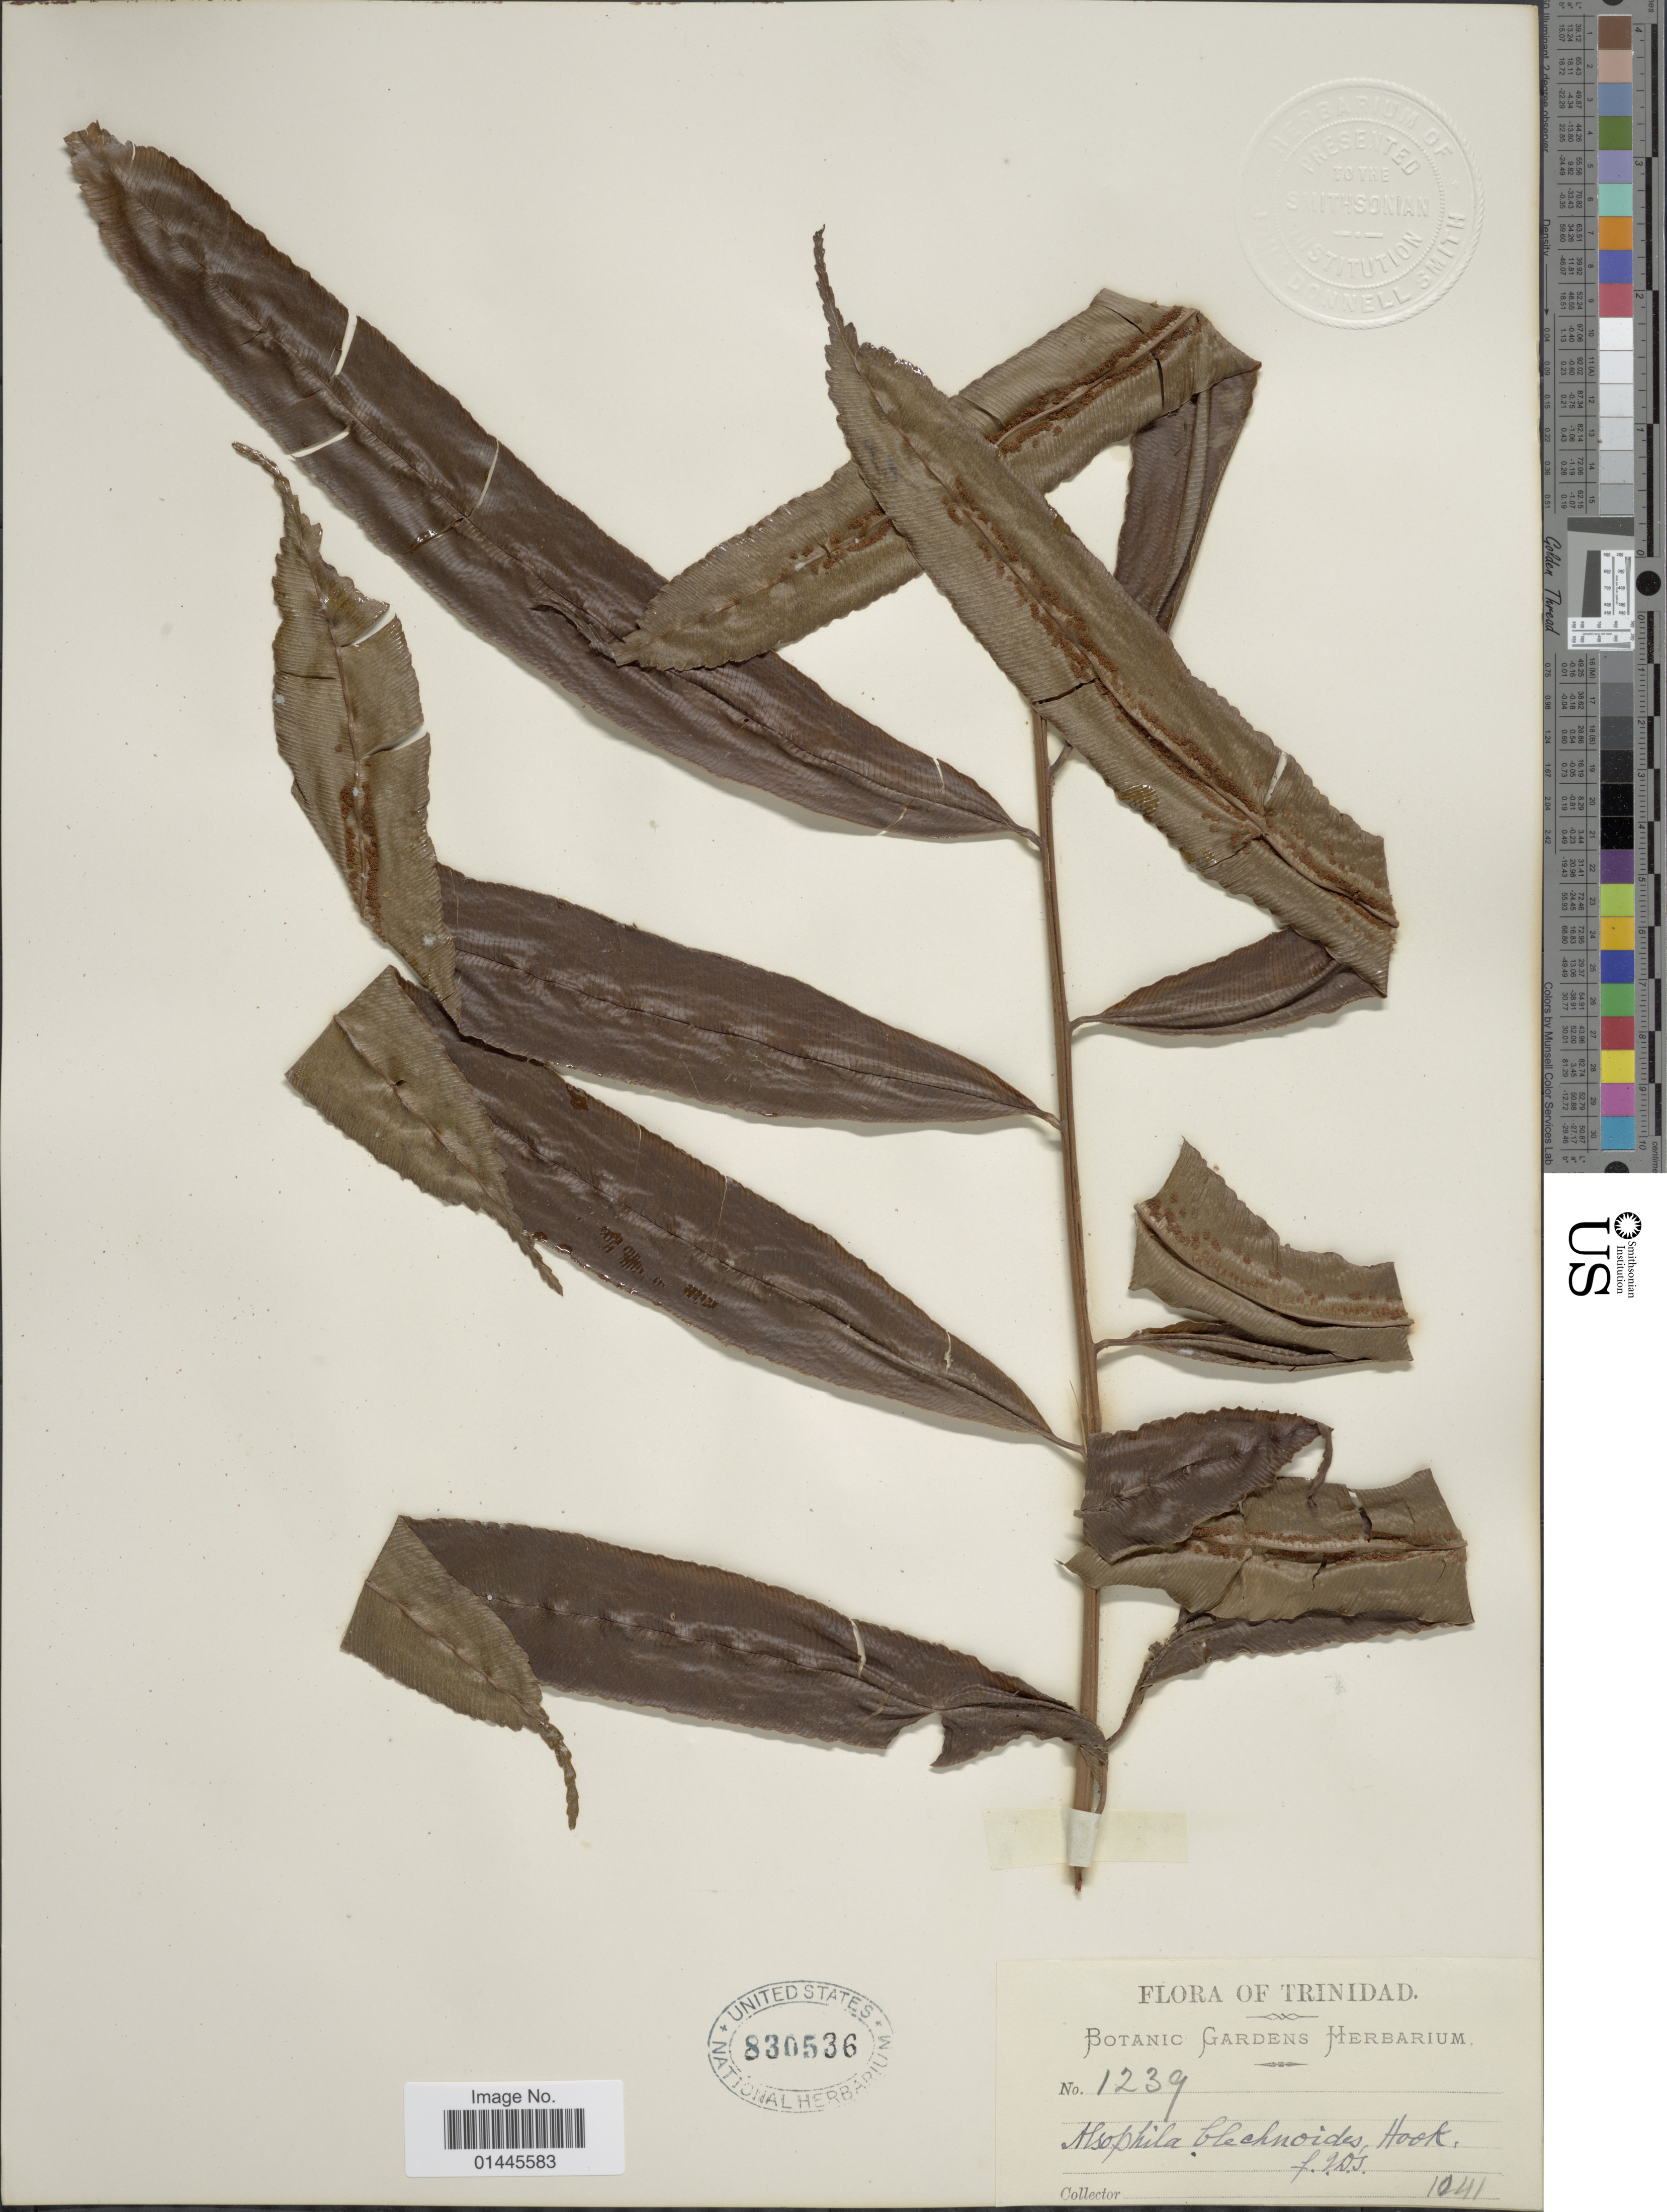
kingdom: Plantae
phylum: Tracheophyta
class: Polypodiopsida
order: Cyatheales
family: Metaxyaceae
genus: Metaxya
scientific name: Metaxya rostrata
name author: (Kunth) C. Presl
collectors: ex herb. Bot. Gard.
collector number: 1239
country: Trinidad and Tobago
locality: Trinidad.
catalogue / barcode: US 830536